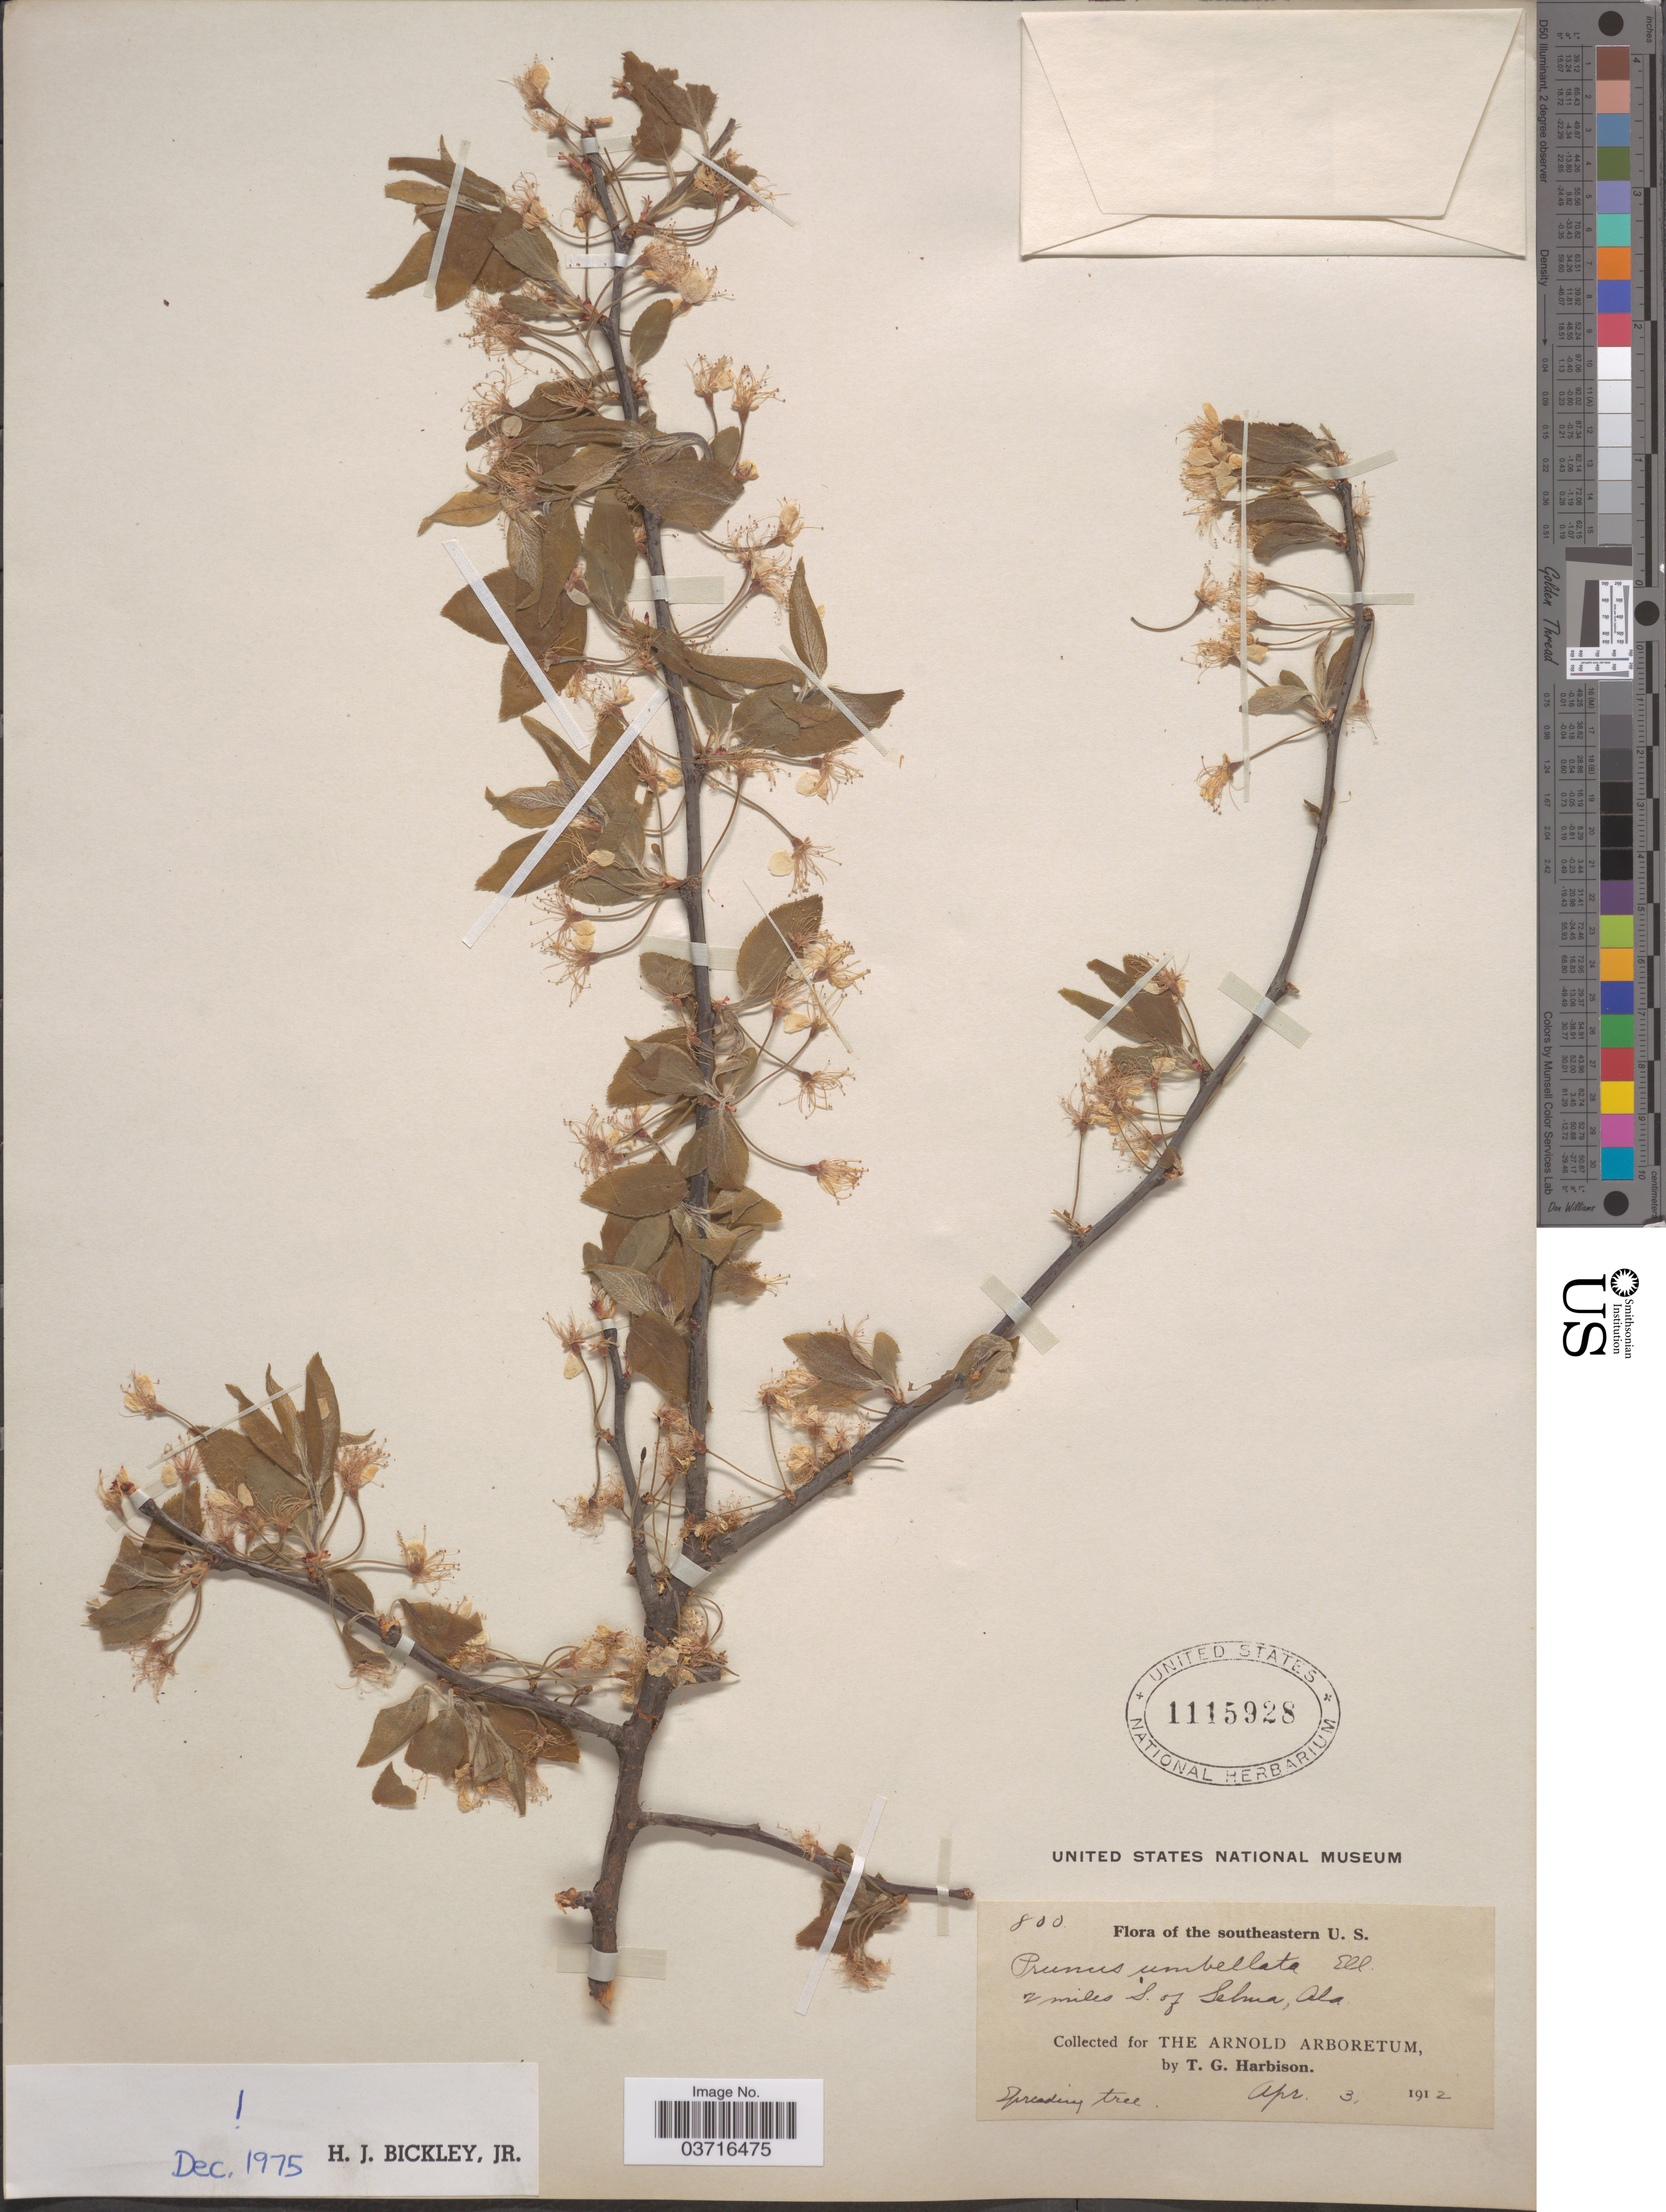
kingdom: Plantae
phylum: Tracheophyta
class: Magnoliopsida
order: Rosales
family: Rosaceae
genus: Prunus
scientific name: Prunus umbellata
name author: Elliott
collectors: T. Harbison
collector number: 800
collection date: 1912-04-03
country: United States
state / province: Alabama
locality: Southeastern U. S. 2 miles S. of Selma.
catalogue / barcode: US 1115928